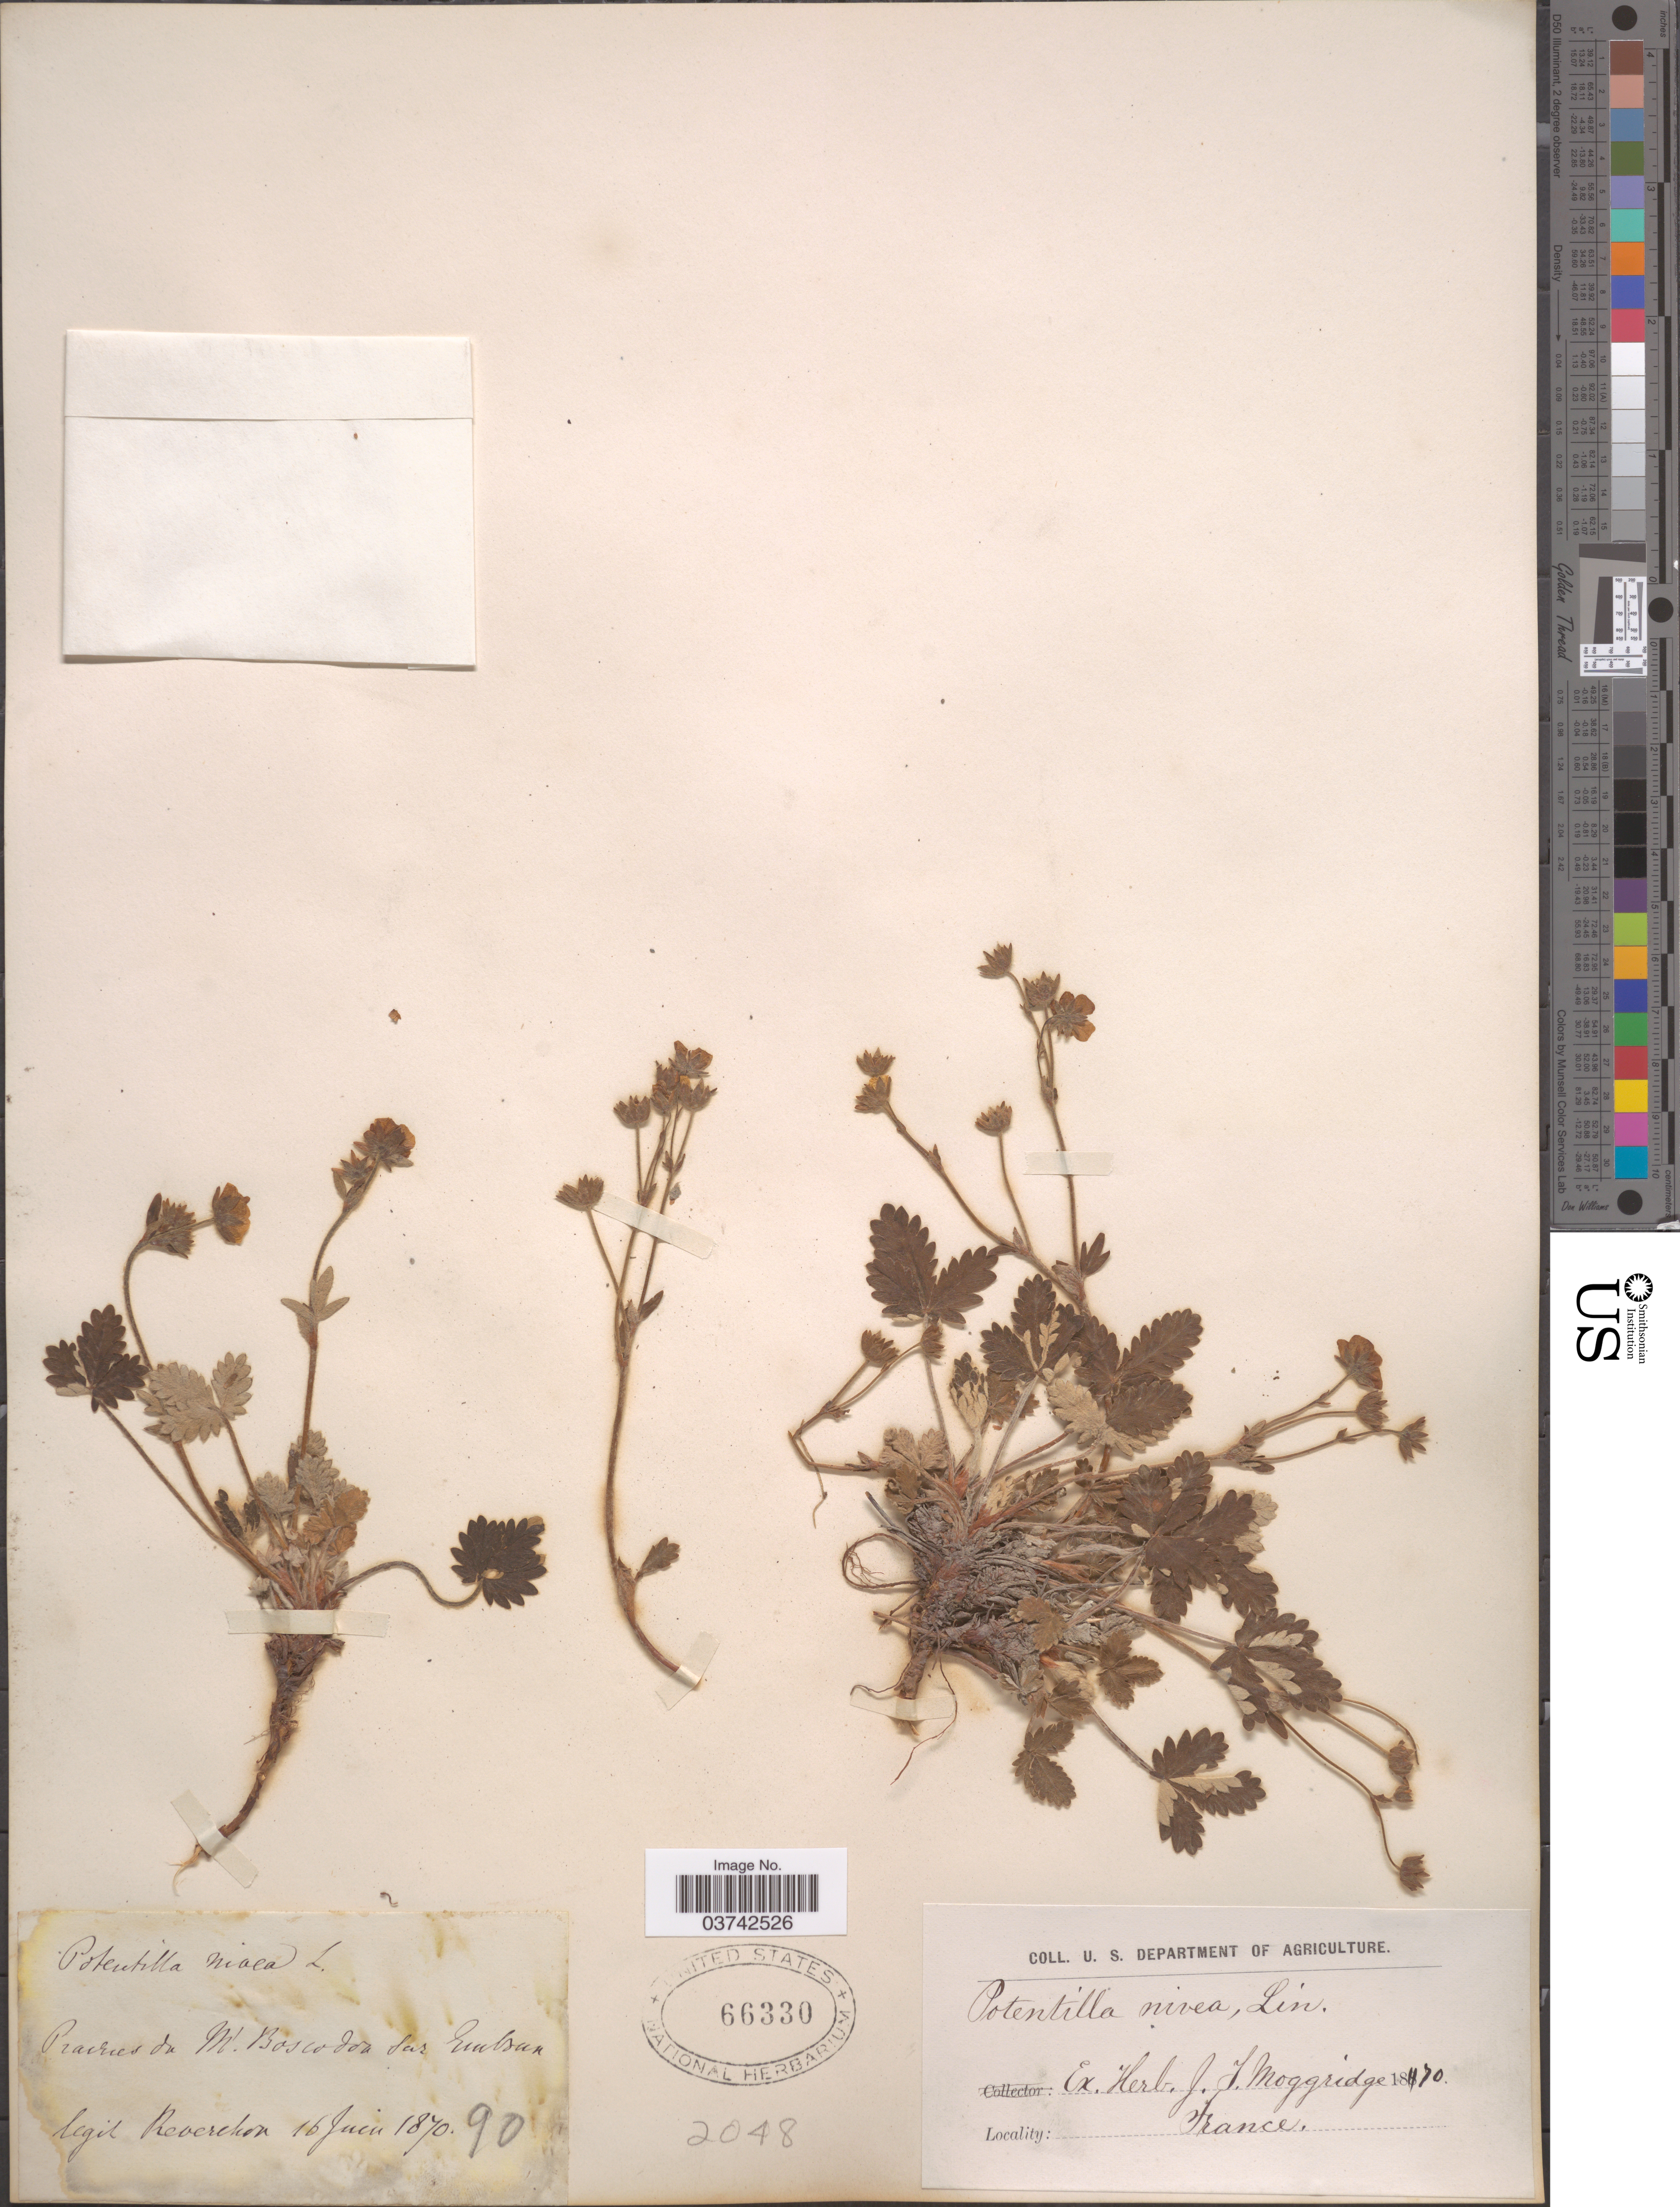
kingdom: Plantae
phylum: Tracheophyta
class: Magnoliopsida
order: Rosales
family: Rosaceae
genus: Potentilla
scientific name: Potentilla nivea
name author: L.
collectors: -. Reverchon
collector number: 90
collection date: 1870-06-16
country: France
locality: Pradues du M'Boscodoa sur Embsun. [interpreted]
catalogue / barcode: US 66330